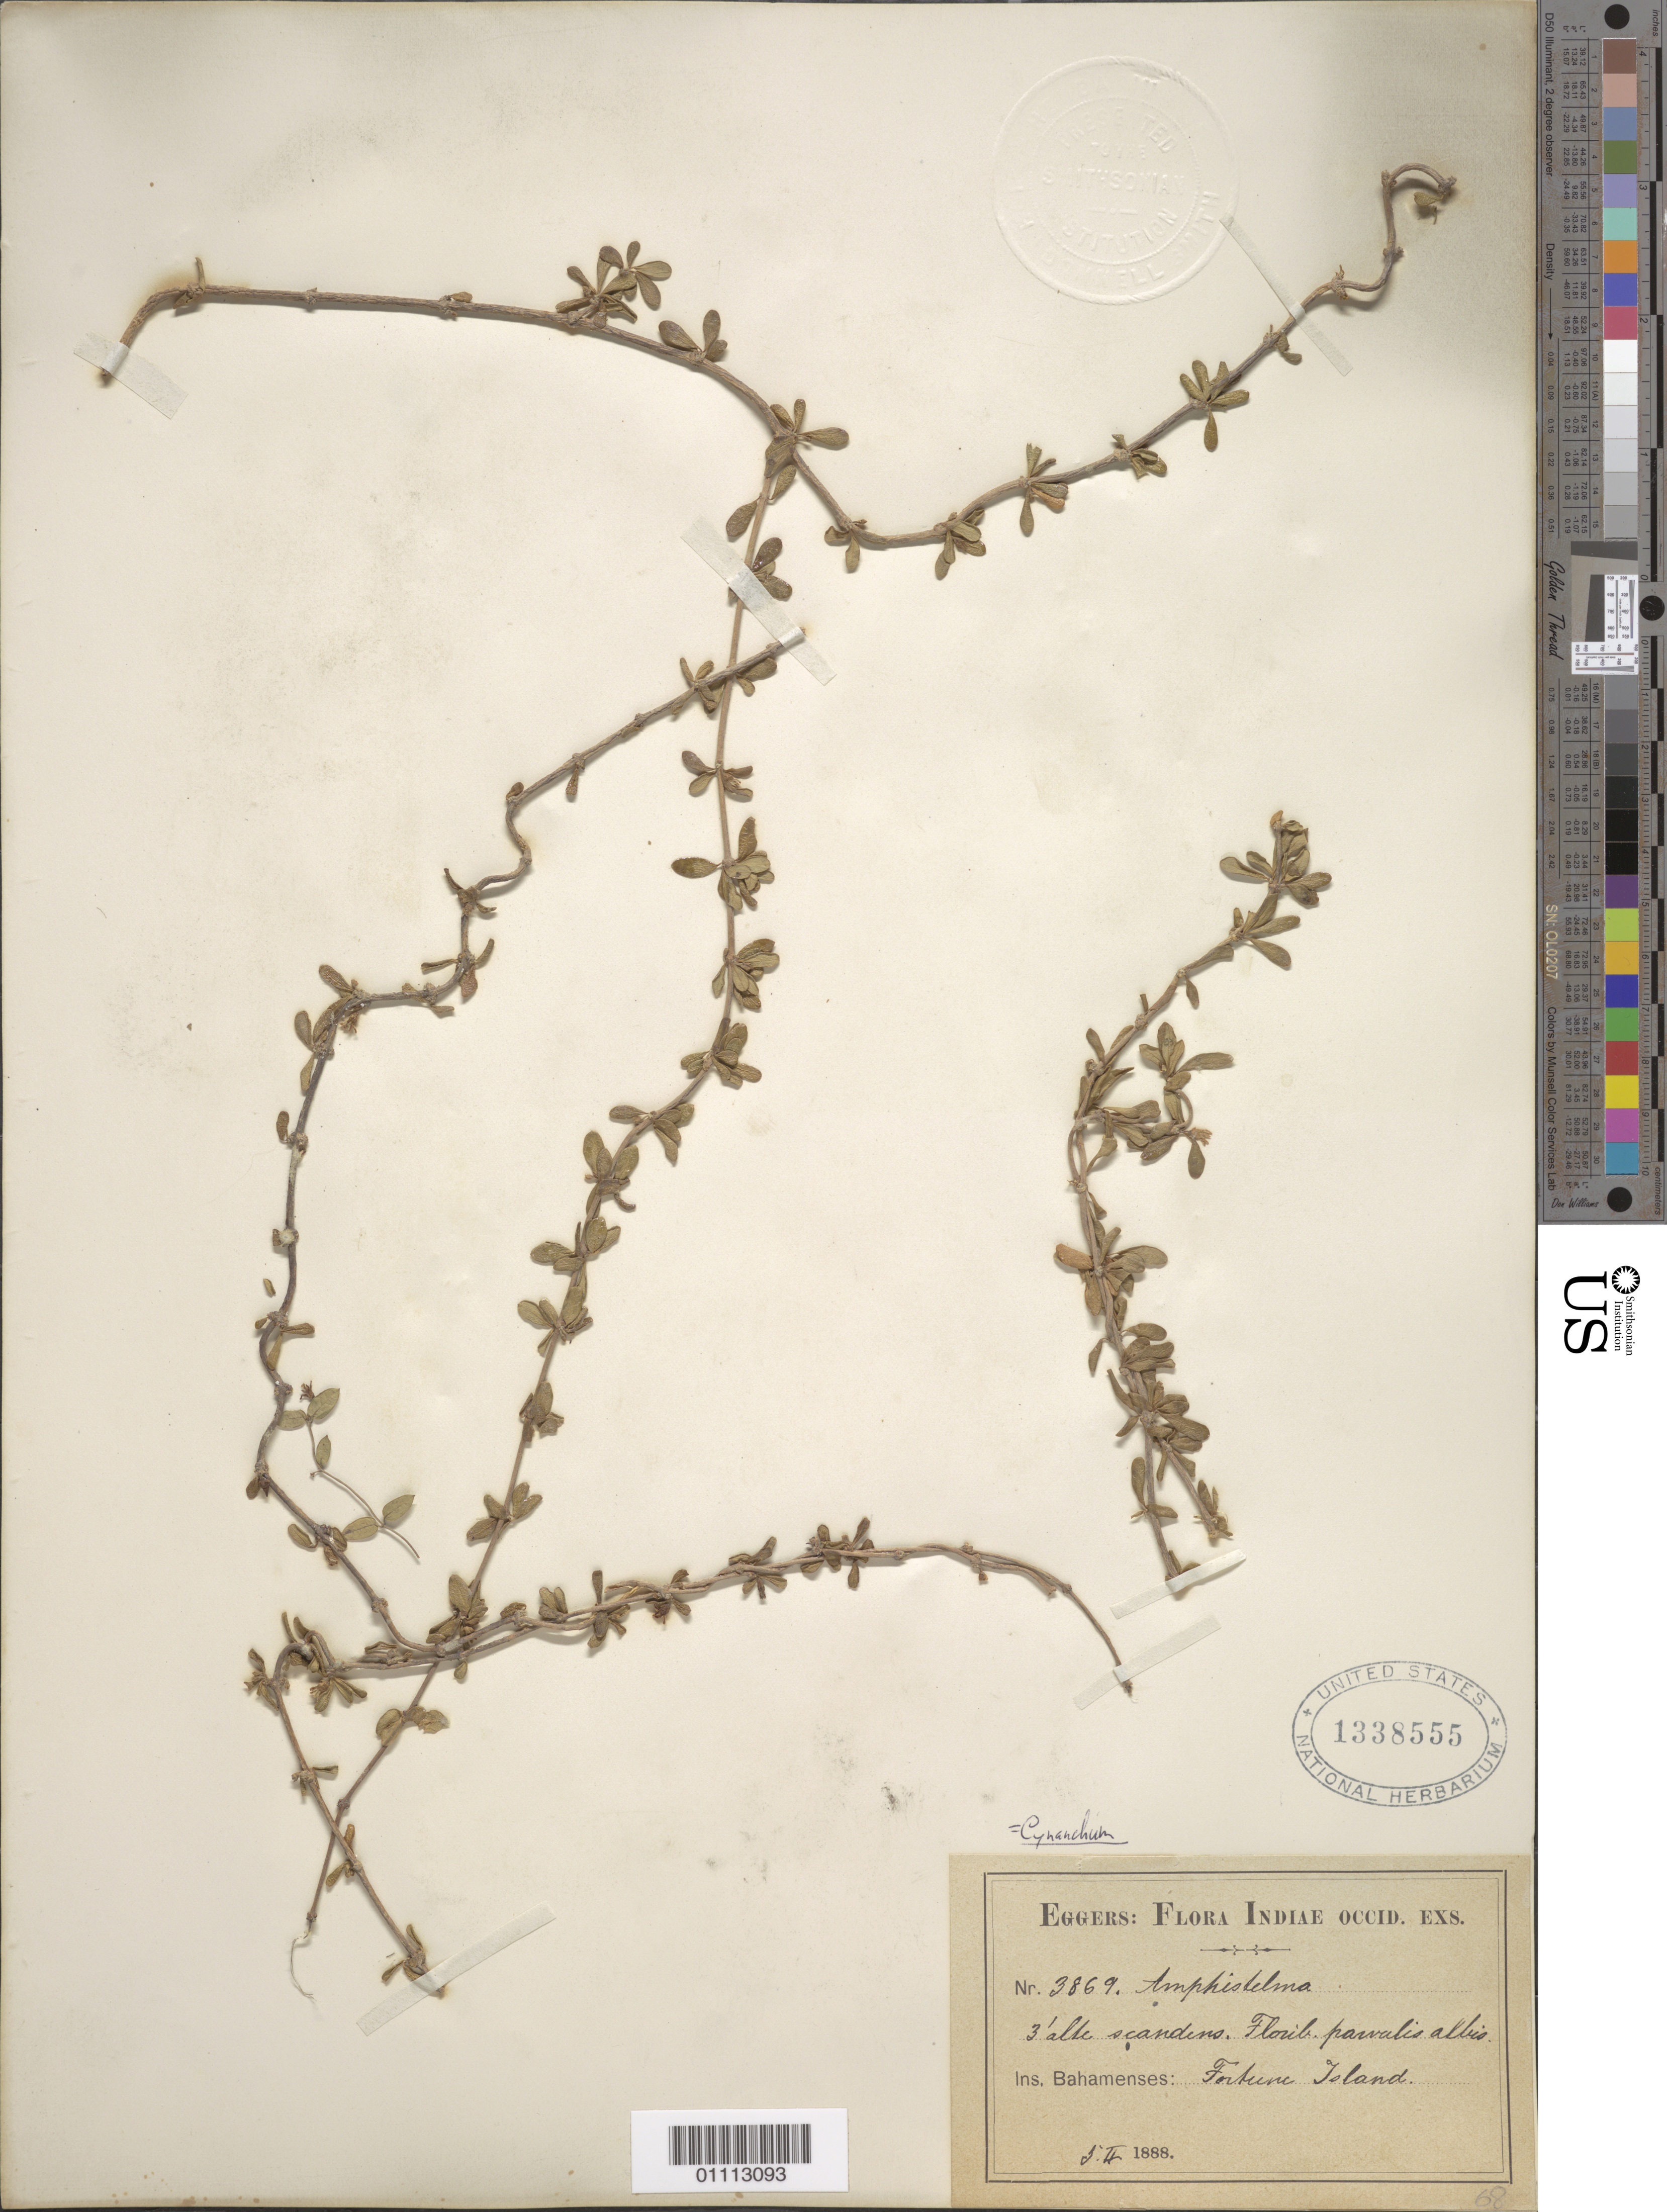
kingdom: Plantae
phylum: Tracheophyta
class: Magnoliopsida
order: Gentianales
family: Apocynaceae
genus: Cynanchum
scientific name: Cynanchum sp.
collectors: H. F. A. von Eggers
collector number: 3869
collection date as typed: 03 Feb 1888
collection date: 1888-02-03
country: Bahamas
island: Fortune I.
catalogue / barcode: US 1338555